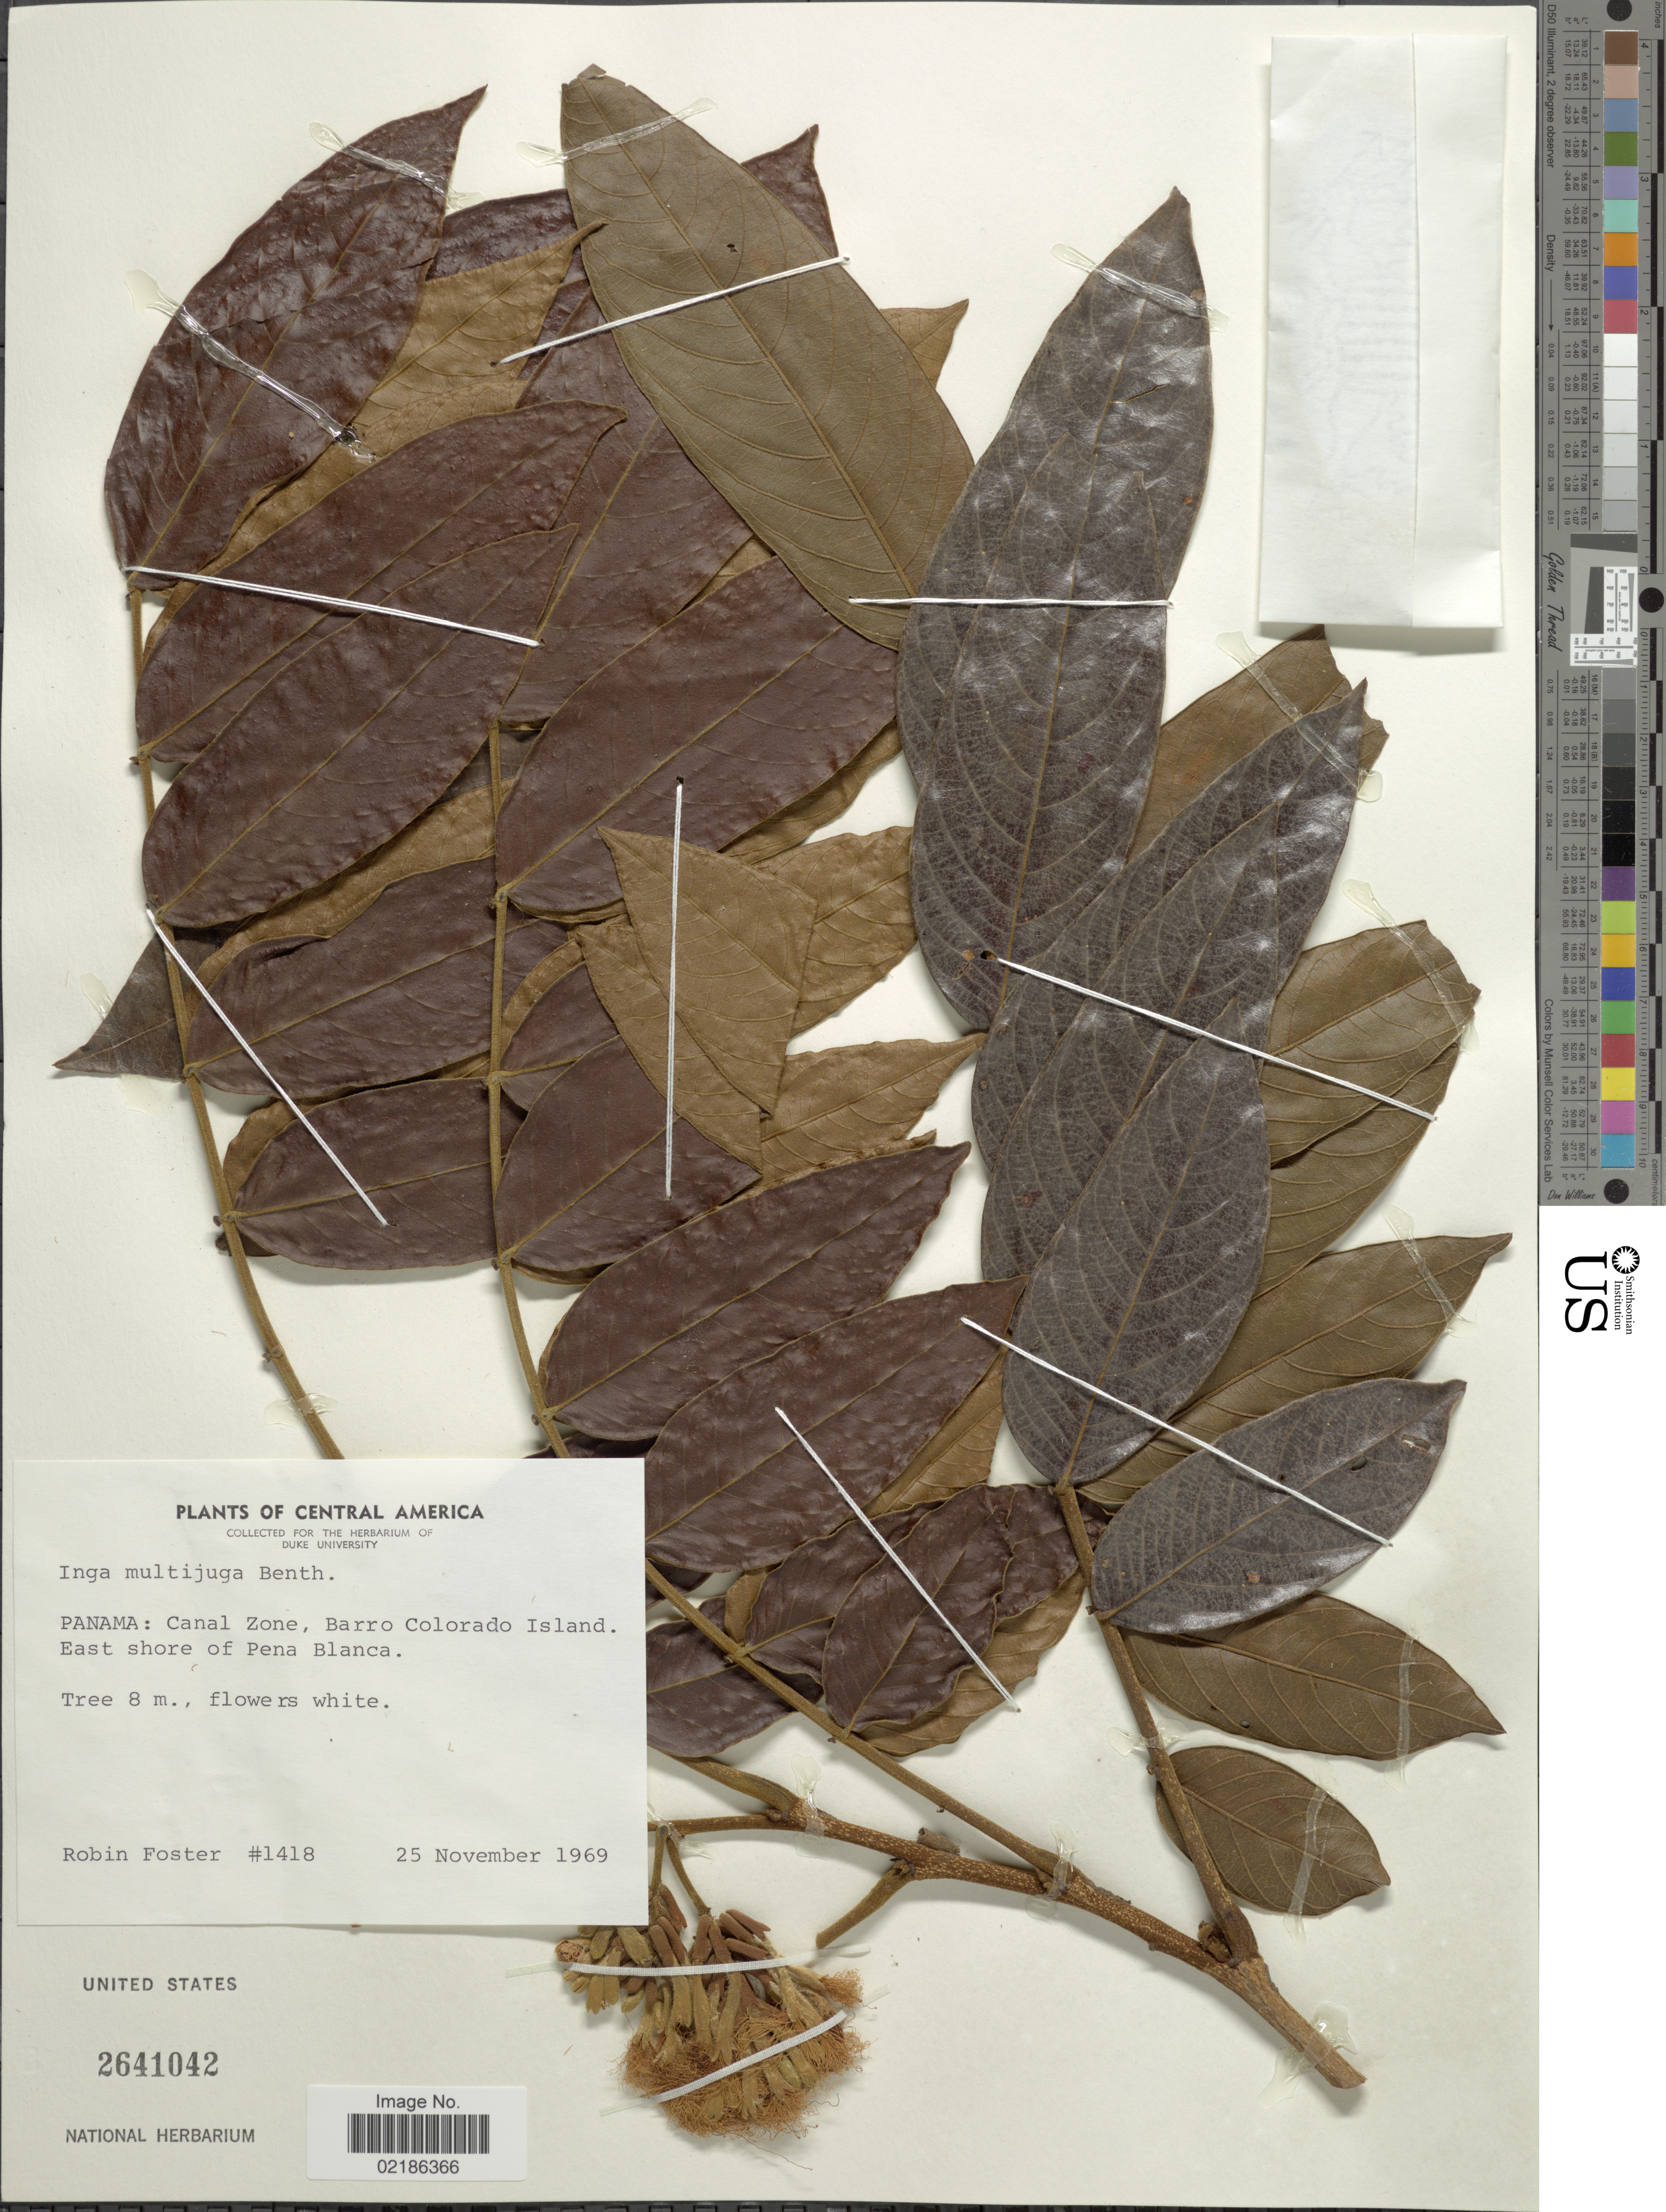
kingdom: Plantae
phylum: Tracheophyta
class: Magnoliopsida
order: Fabales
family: Fabaceae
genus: Inga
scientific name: Inga multijuga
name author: Benth.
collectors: R. B. Foster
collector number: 1418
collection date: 1969-11-25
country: Panama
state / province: Panamá Oeste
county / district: Canal Zone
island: Barro Colorado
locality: Central America, Barro Colorado Island, east shore of Pena Blanca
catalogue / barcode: US 2641042